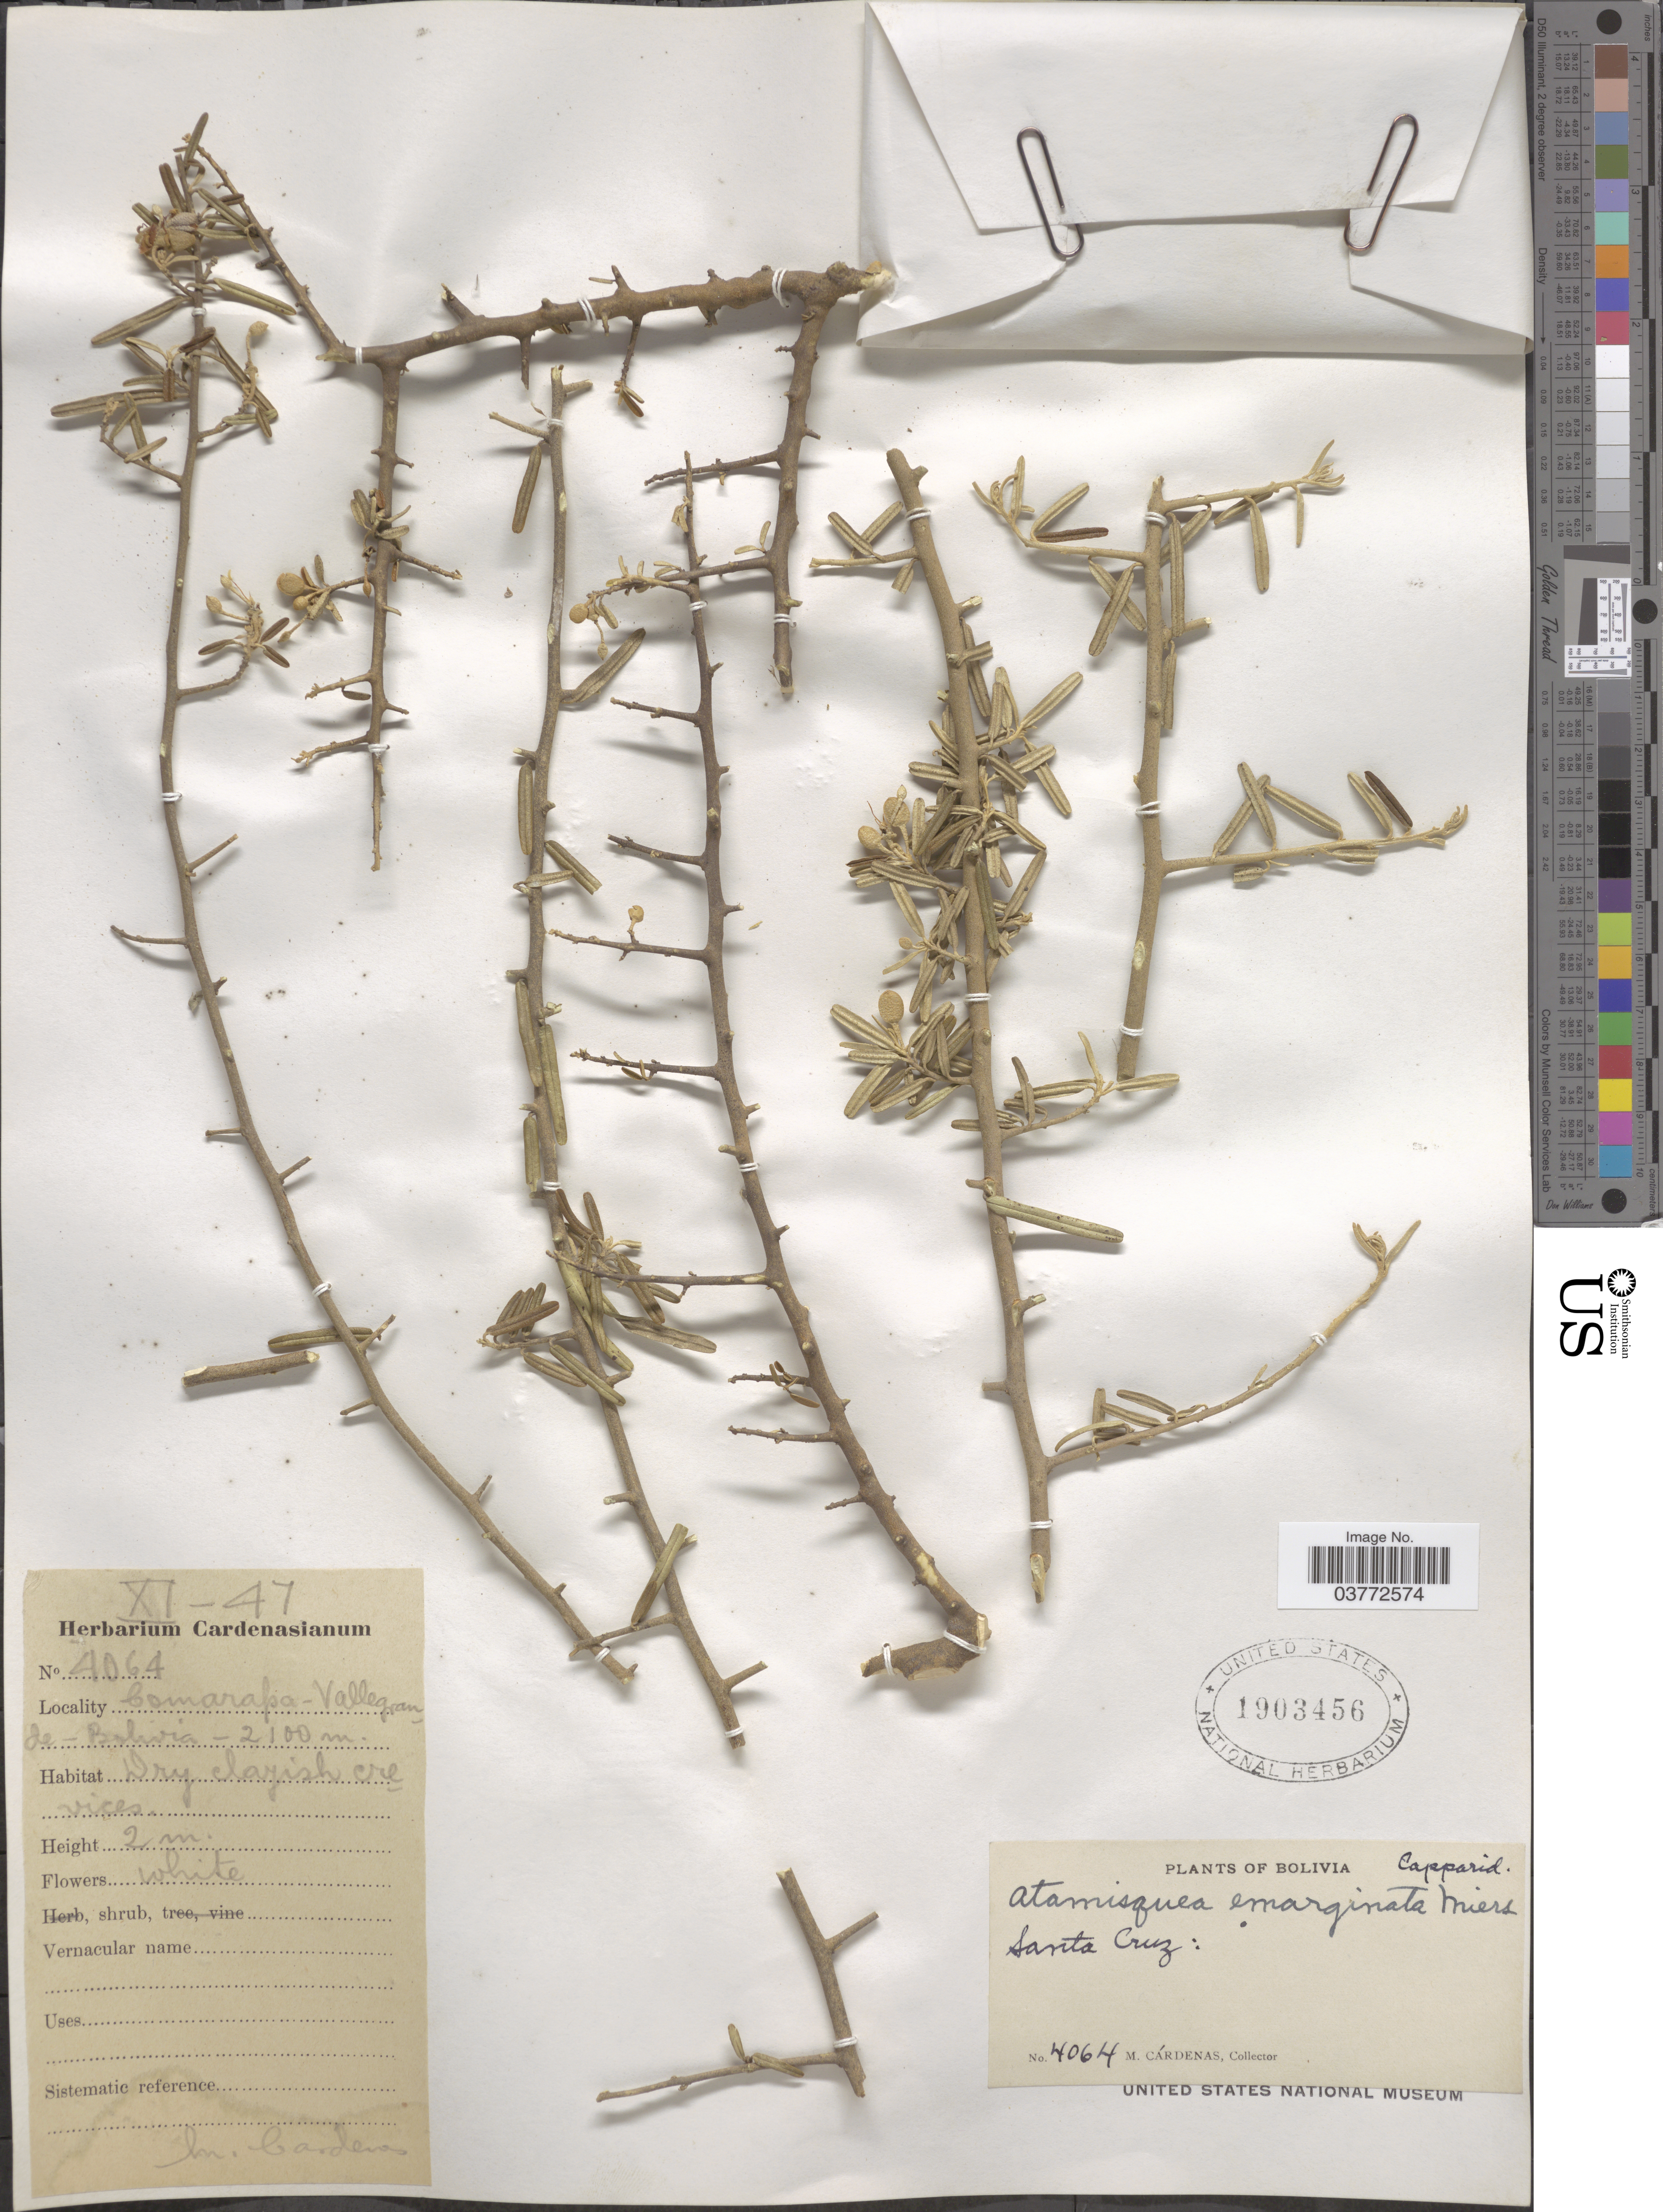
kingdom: Plantae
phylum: Tracheophyta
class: Magnoliopsida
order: Brassicales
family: Capparaceae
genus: Atamisquea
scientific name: Atamisquea emarginata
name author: Miers ex Hook. & Arn.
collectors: M. Cárdenas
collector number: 4064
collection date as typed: Transcribed d/m/y: /11/47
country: Bolivia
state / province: Santa Cruz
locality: Comarapa - Vallegrande.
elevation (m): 2100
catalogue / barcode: US 1903456